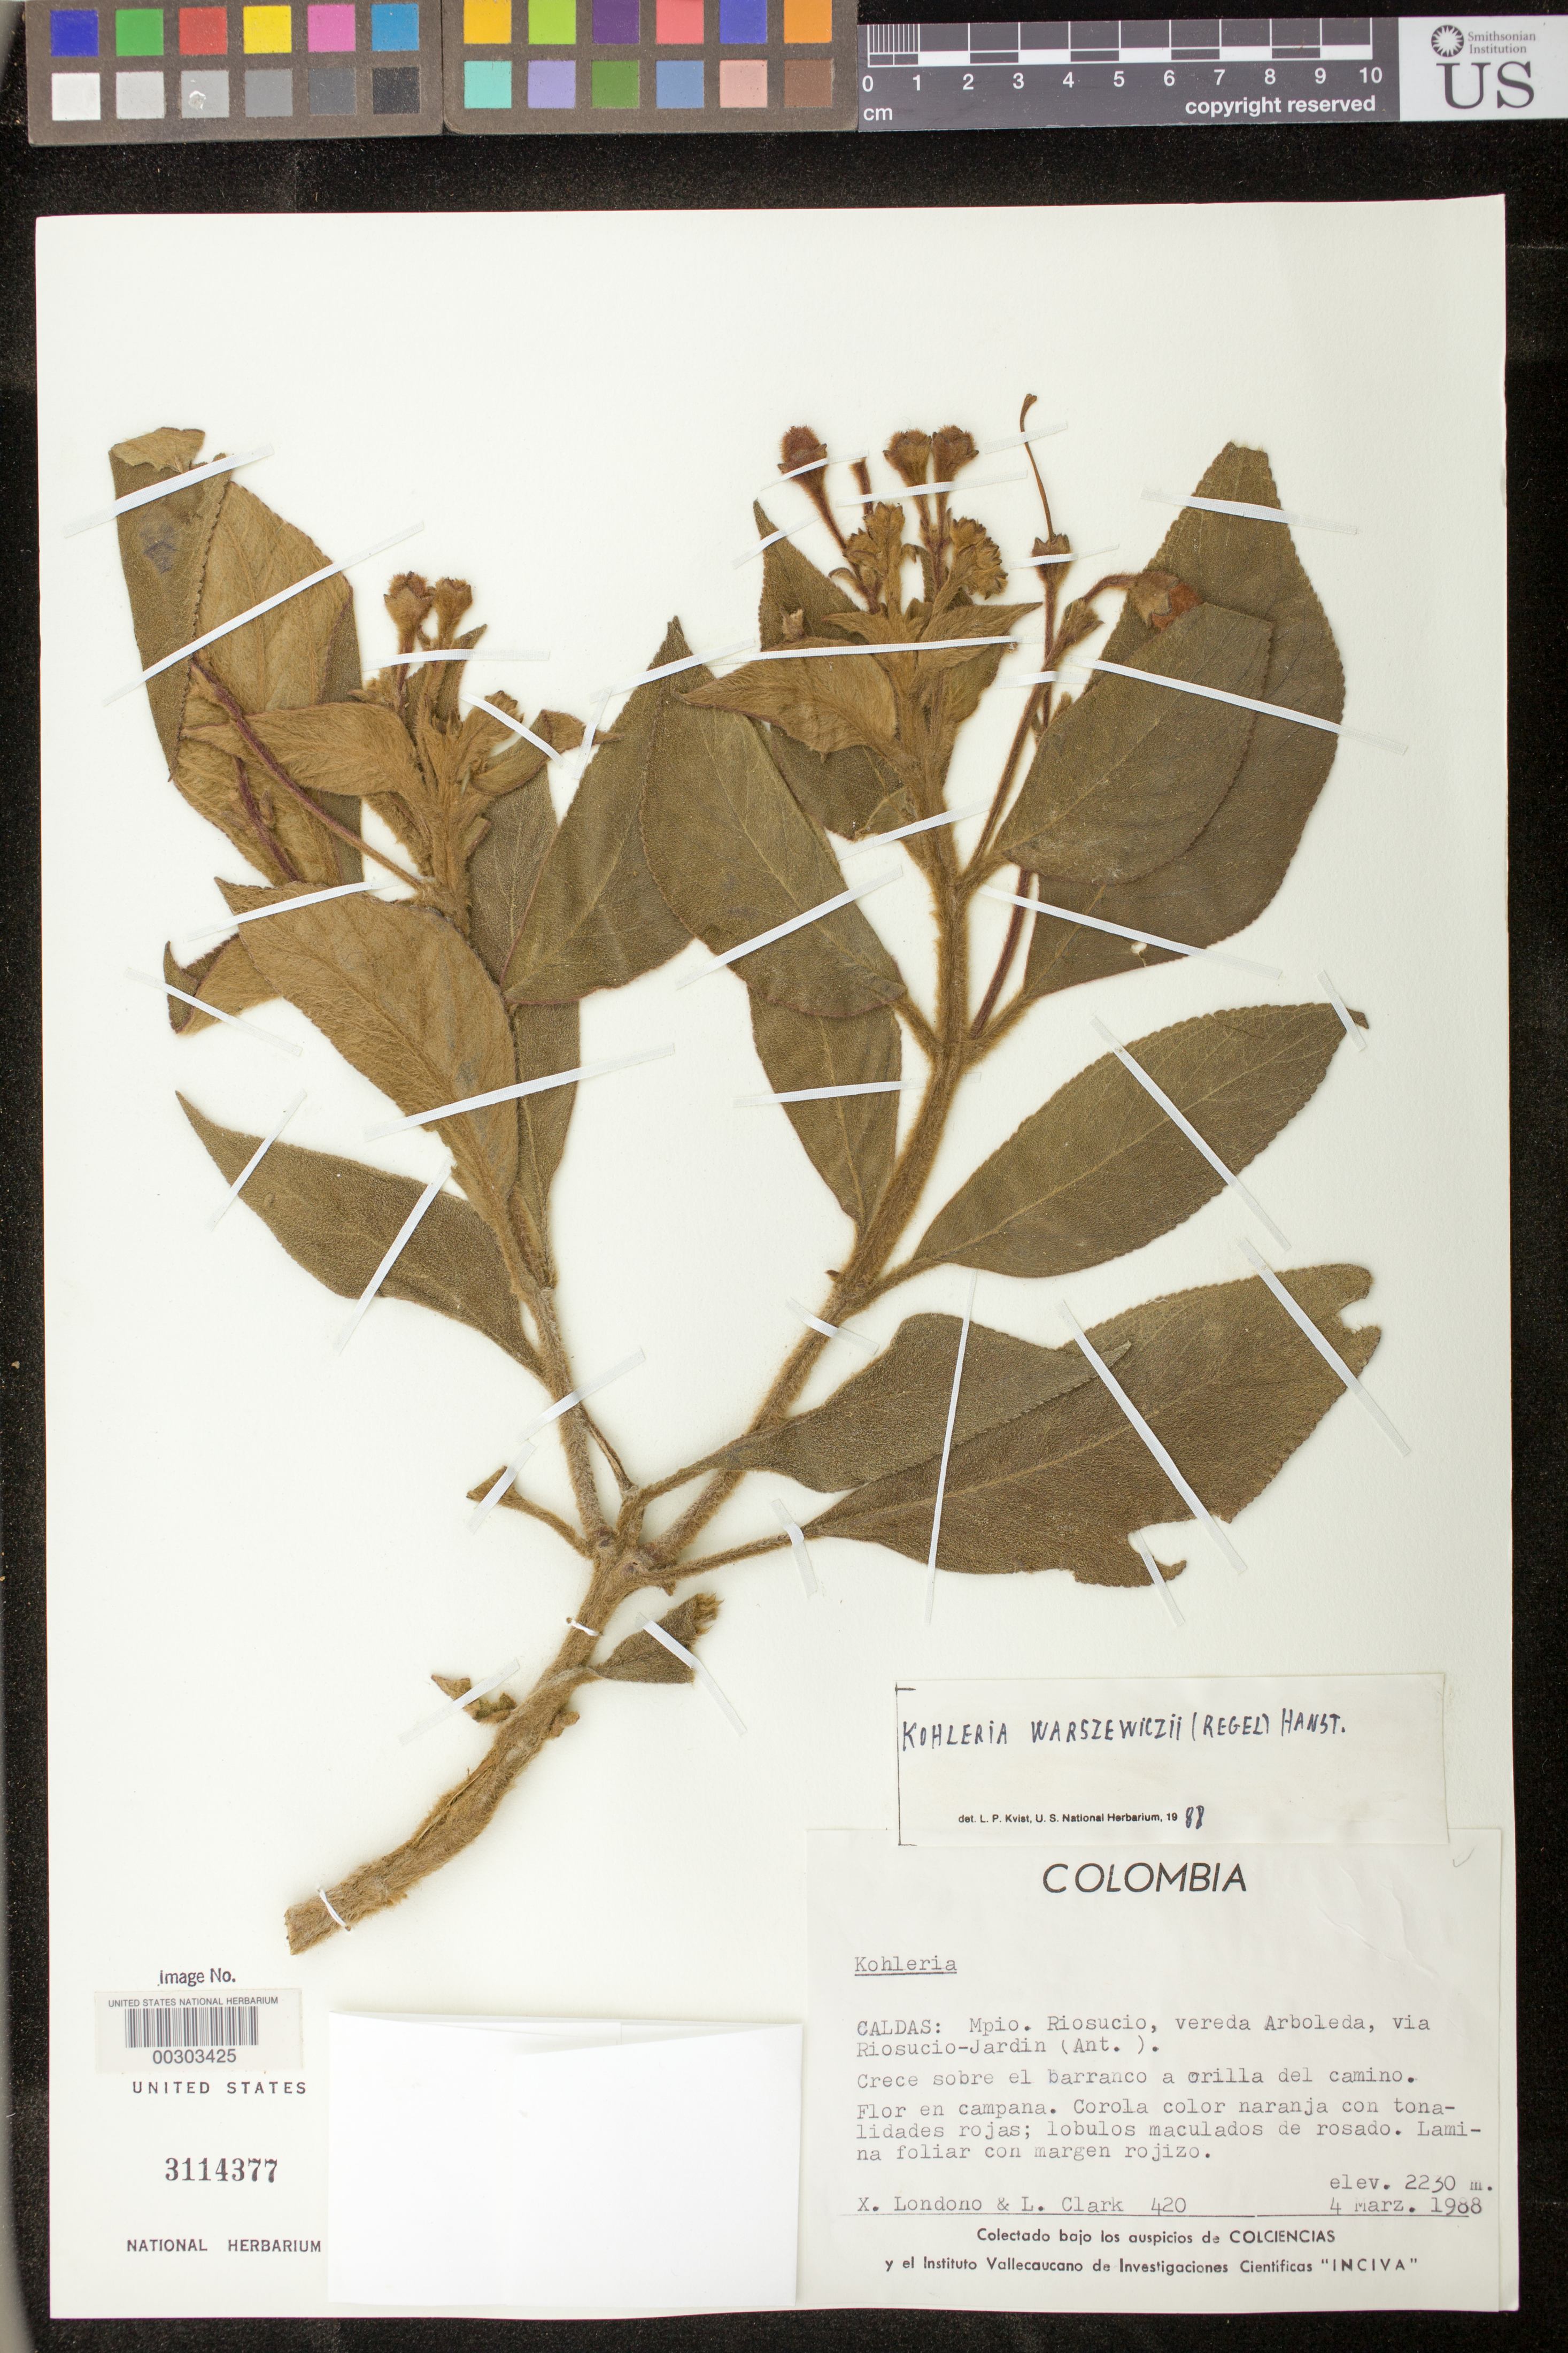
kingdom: Plantae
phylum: Tracheophyta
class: Magnoliopsida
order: Lamiales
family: Gesneriaceae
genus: Kohleria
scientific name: Kohleria warszewiczii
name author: (Regel) Hanst.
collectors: X. Londoño & L. G. Clark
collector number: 420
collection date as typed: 04 Mar 1988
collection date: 1988-03-04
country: Colombia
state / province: Caldas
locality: Mun. of Riosucio, vereda Arboleda, via Riosucio-Jardin (Ant.)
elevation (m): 2230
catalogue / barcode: US 3114377